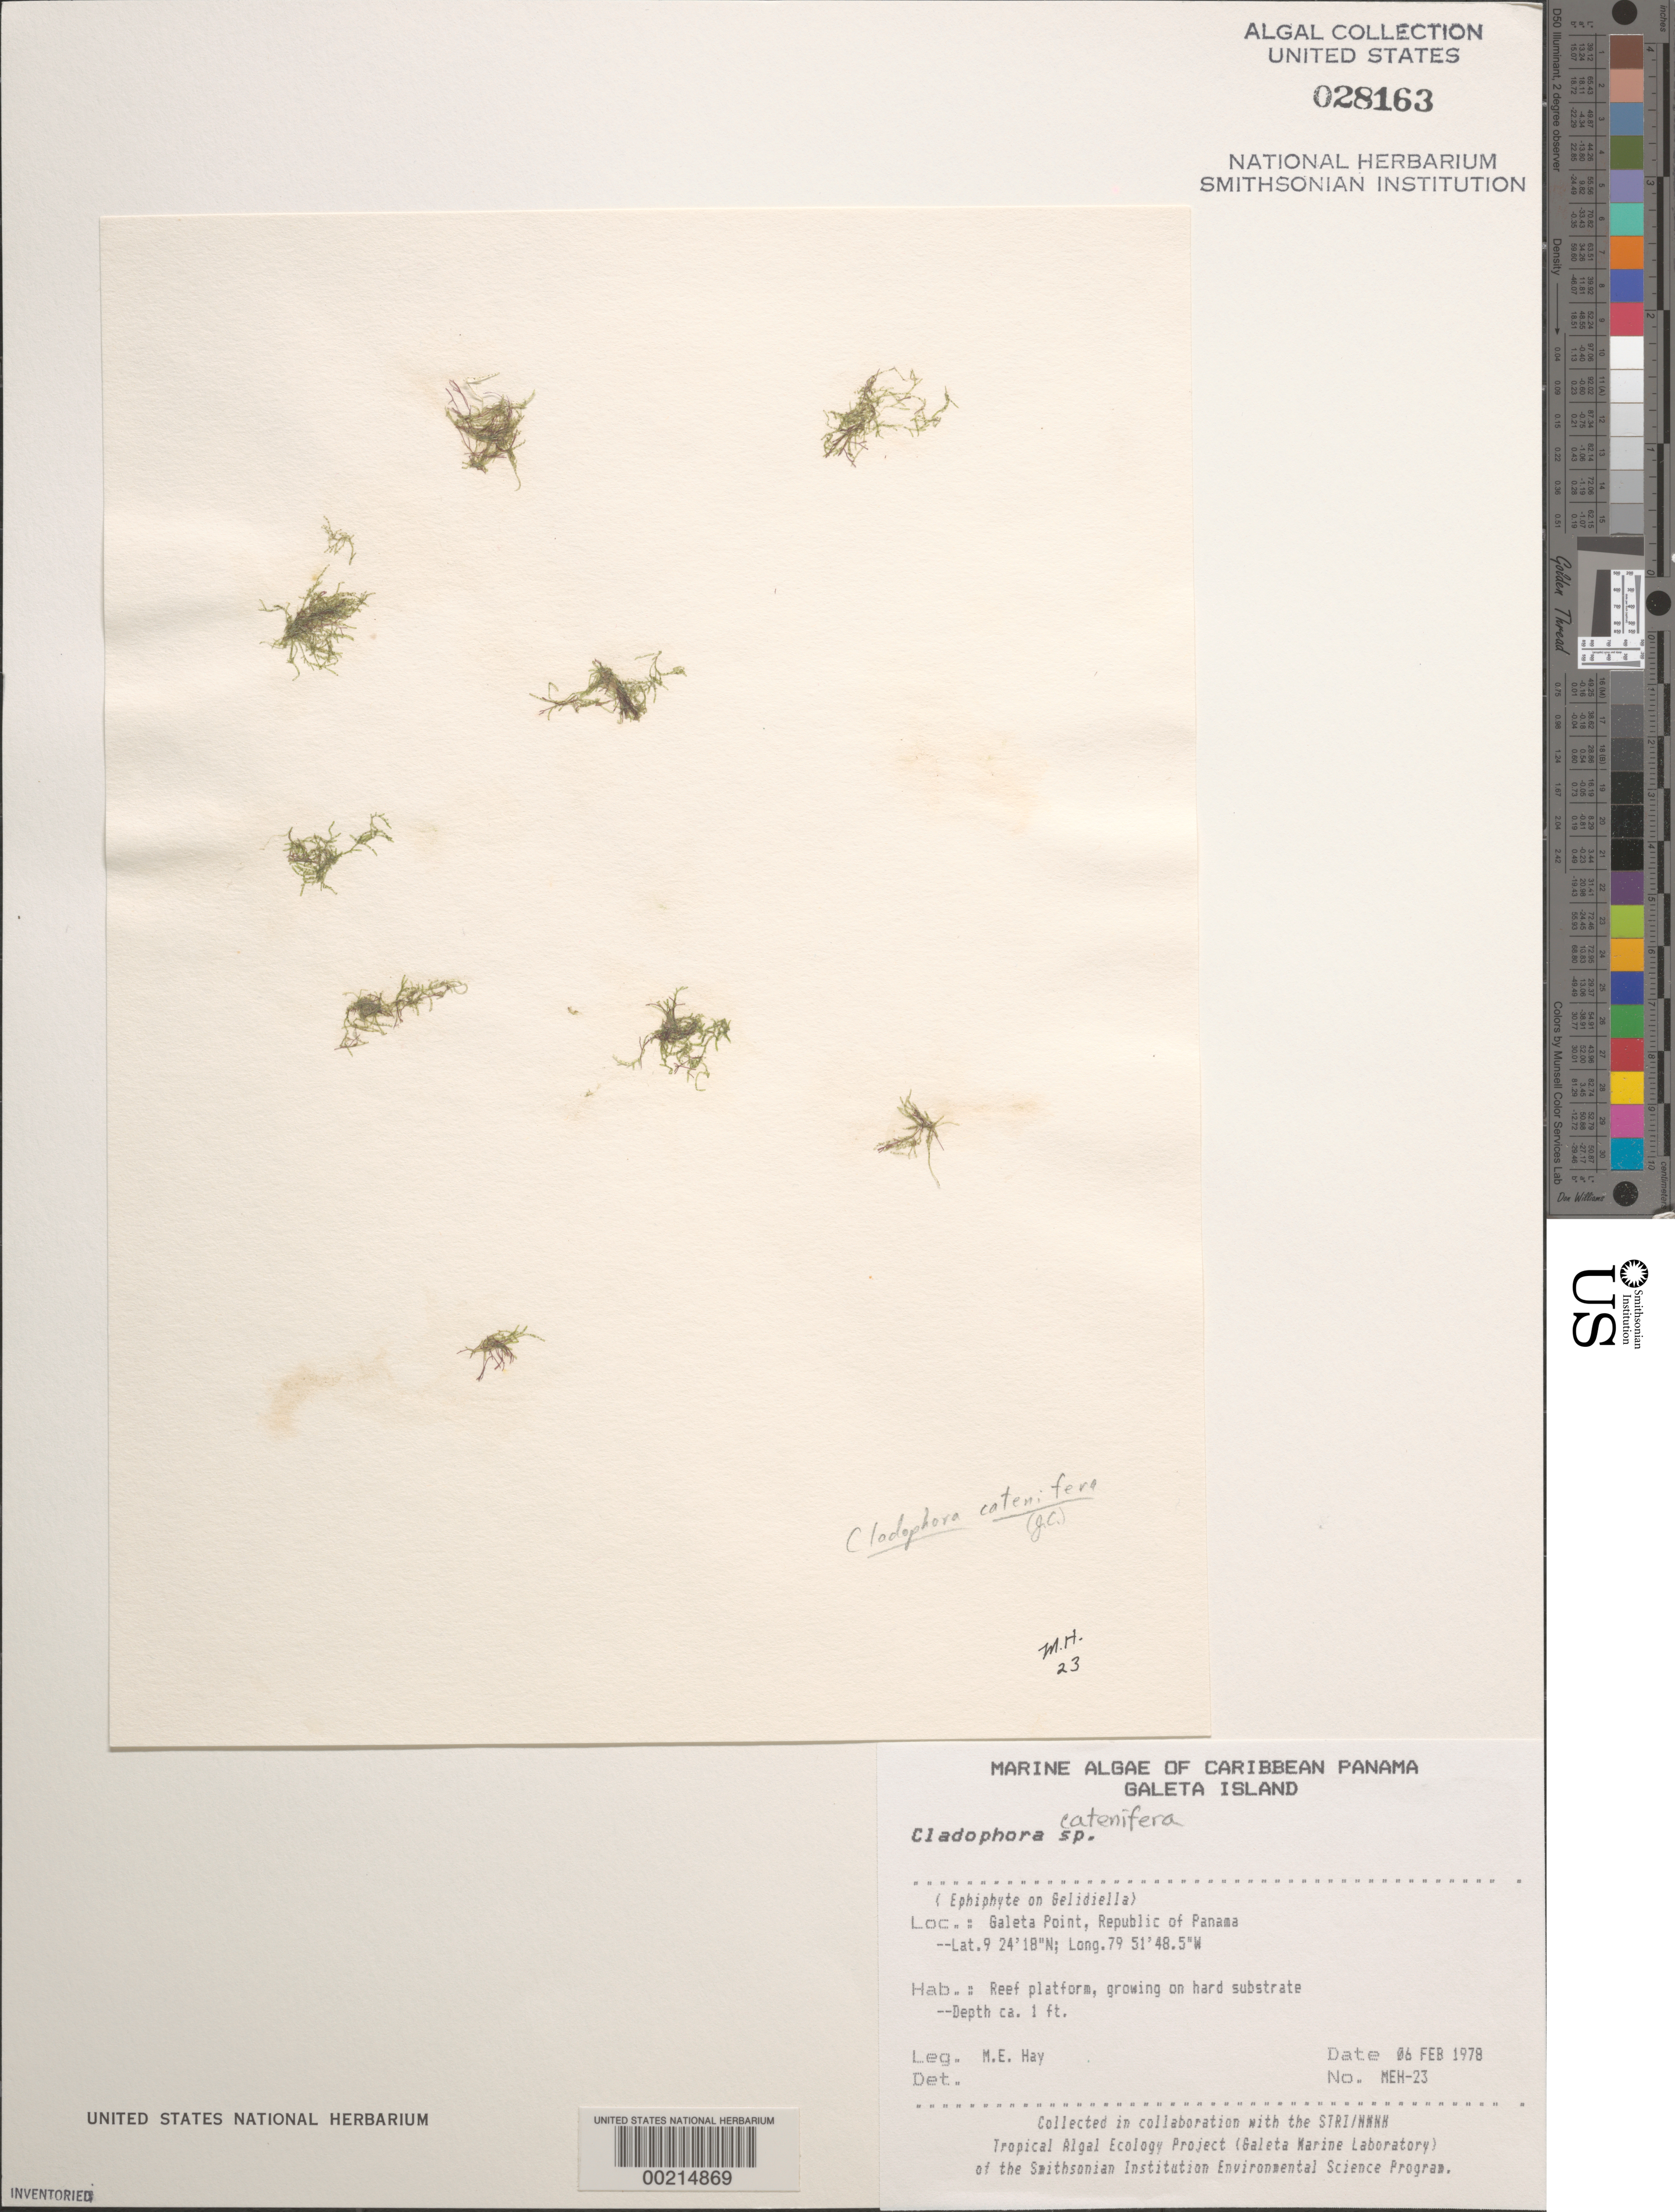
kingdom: Plantae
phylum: Chlorophyta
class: Ulvophyceae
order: Cladophorales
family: Cladophoraceae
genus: Lychaete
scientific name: Lychaete pellucida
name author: (Hudson) M.J. Wynne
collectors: M. E. Hay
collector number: MEH-23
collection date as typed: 06 Feb 1978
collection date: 1978-02-06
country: Panama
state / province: Colón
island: Galeta Island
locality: Galeta Point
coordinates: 9 24' 18" N, 79 51' 48.5" W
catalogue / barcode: US 28163